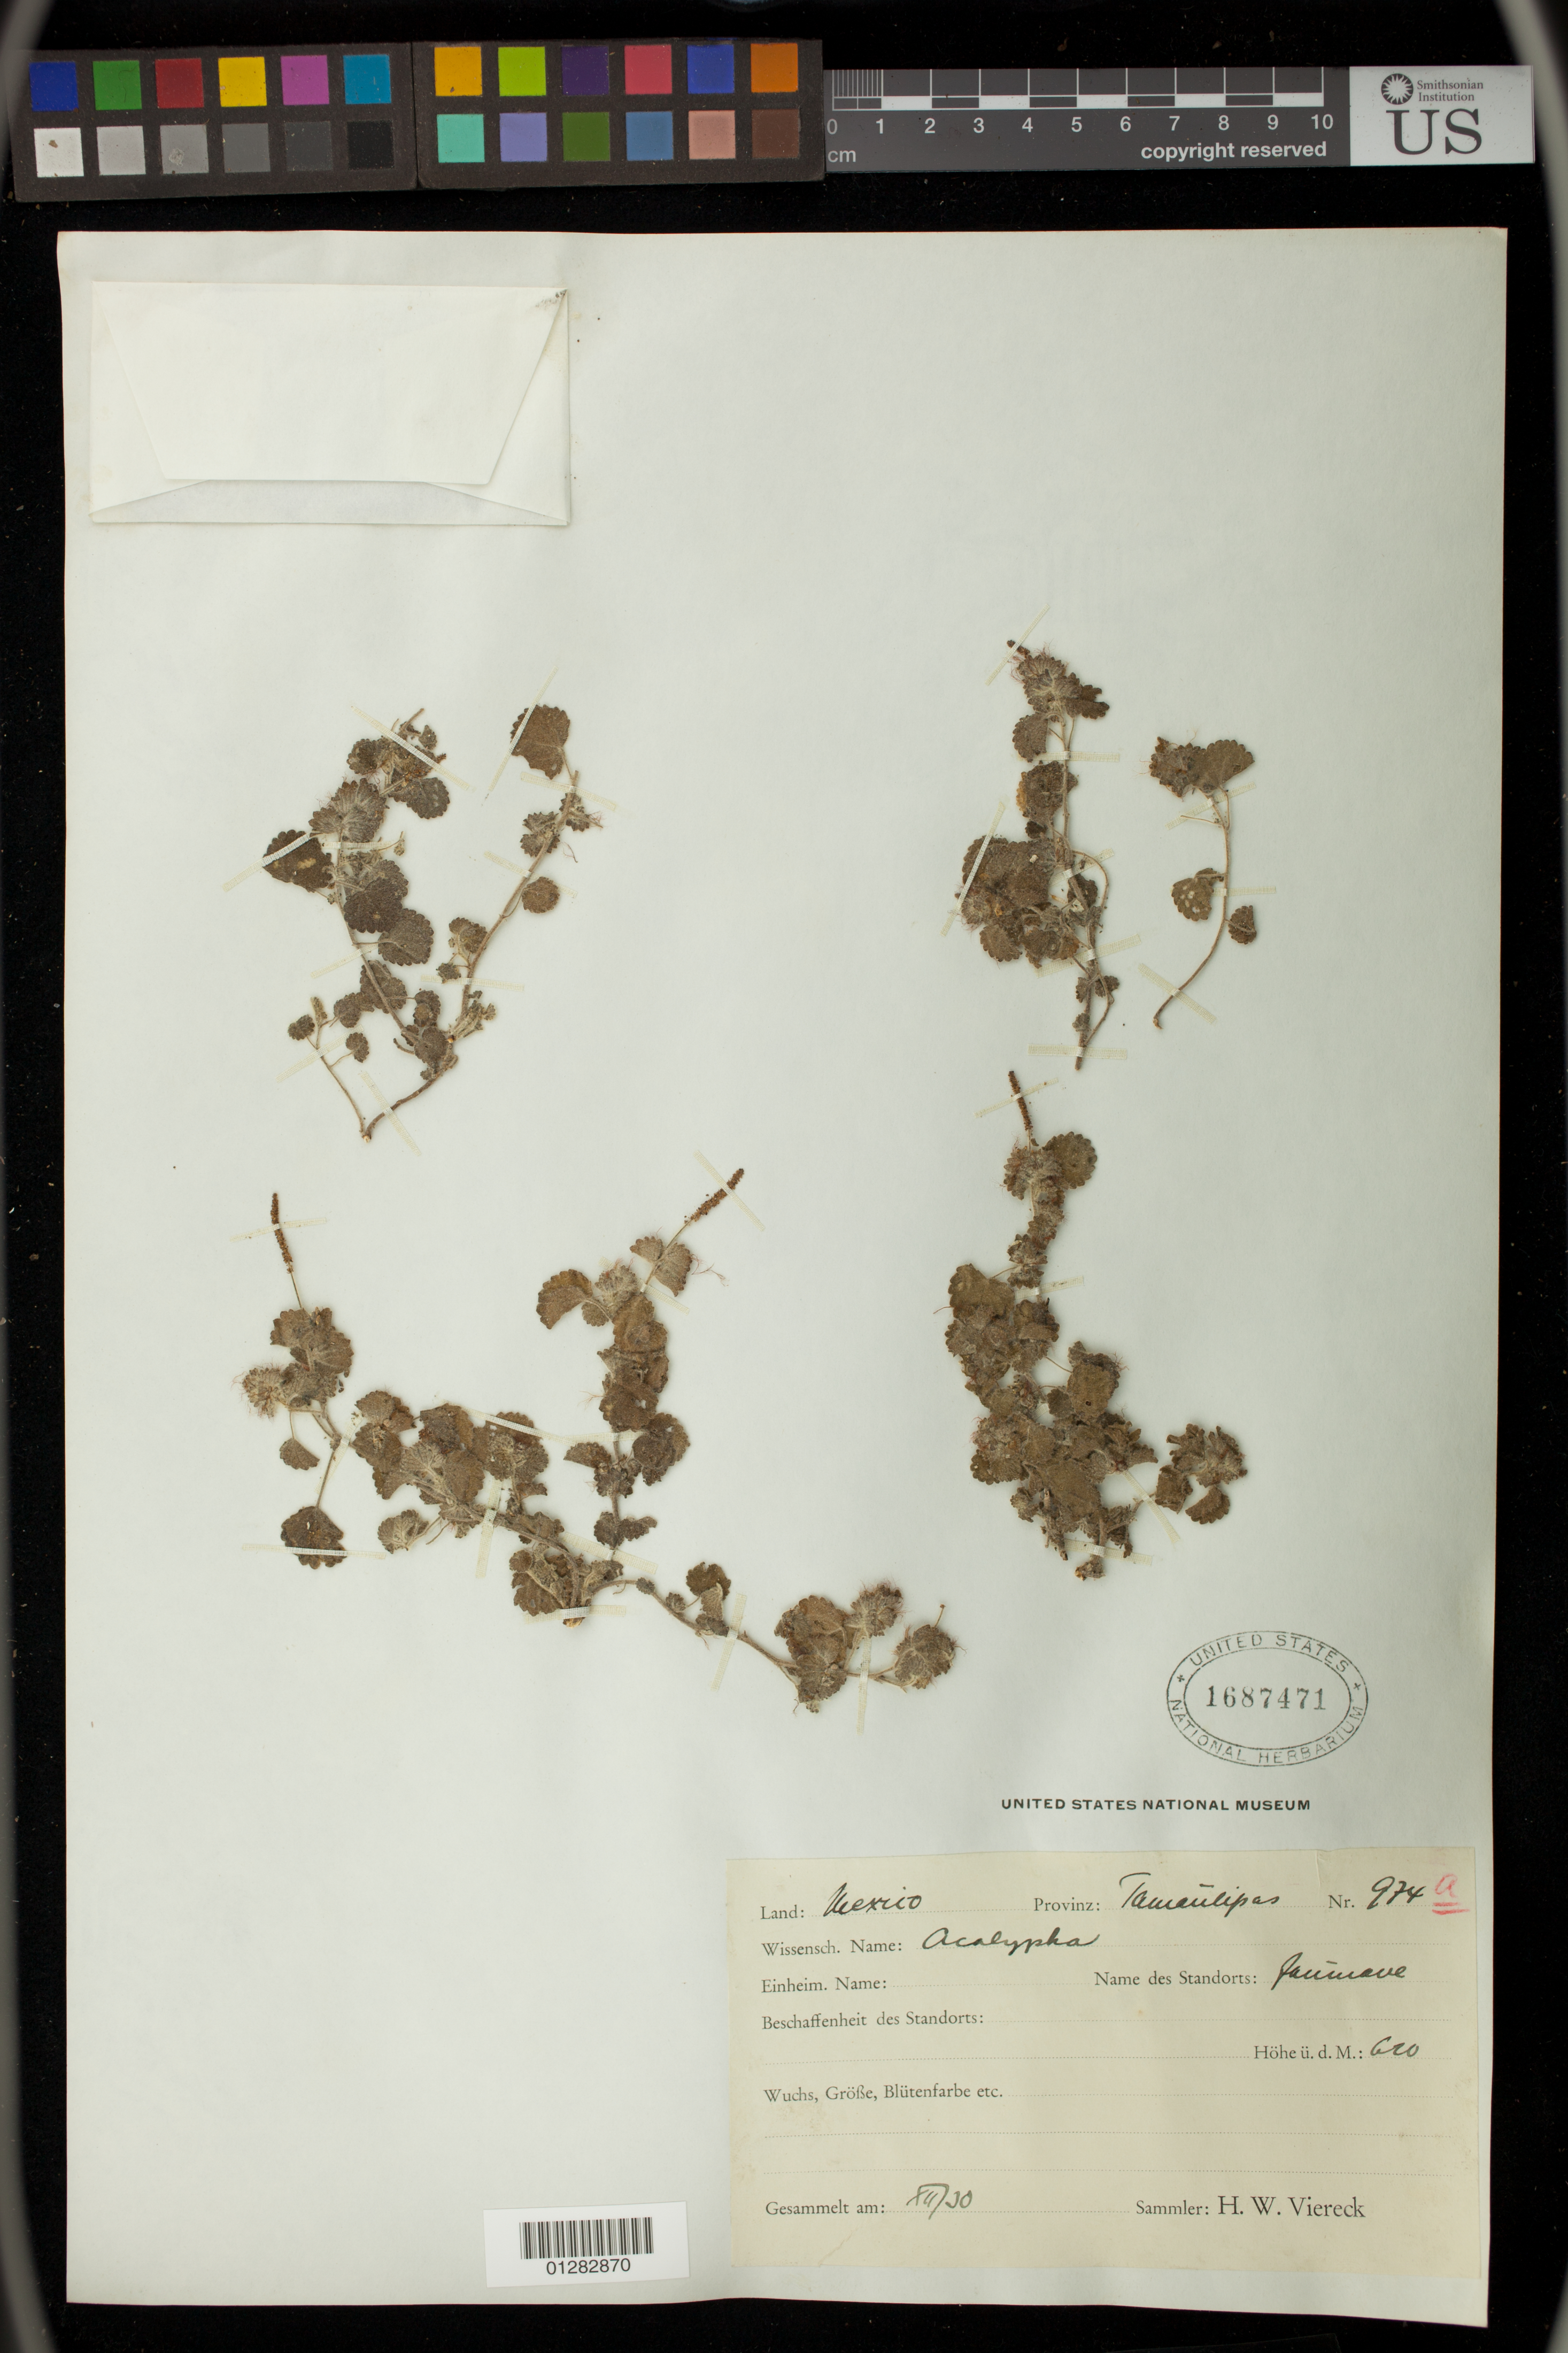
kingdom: Plantae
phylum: Tracheophyta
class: Magnoliopsida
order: Malpighiales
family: Euphorbiaceae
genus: Acalypha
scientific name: Acalypha sp.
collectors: H. W. Viereck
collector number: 974a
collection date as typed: Dec 1930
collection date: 1930-12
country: Mexico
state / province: Tamaulipas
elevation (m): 800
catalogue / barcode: US 1687471